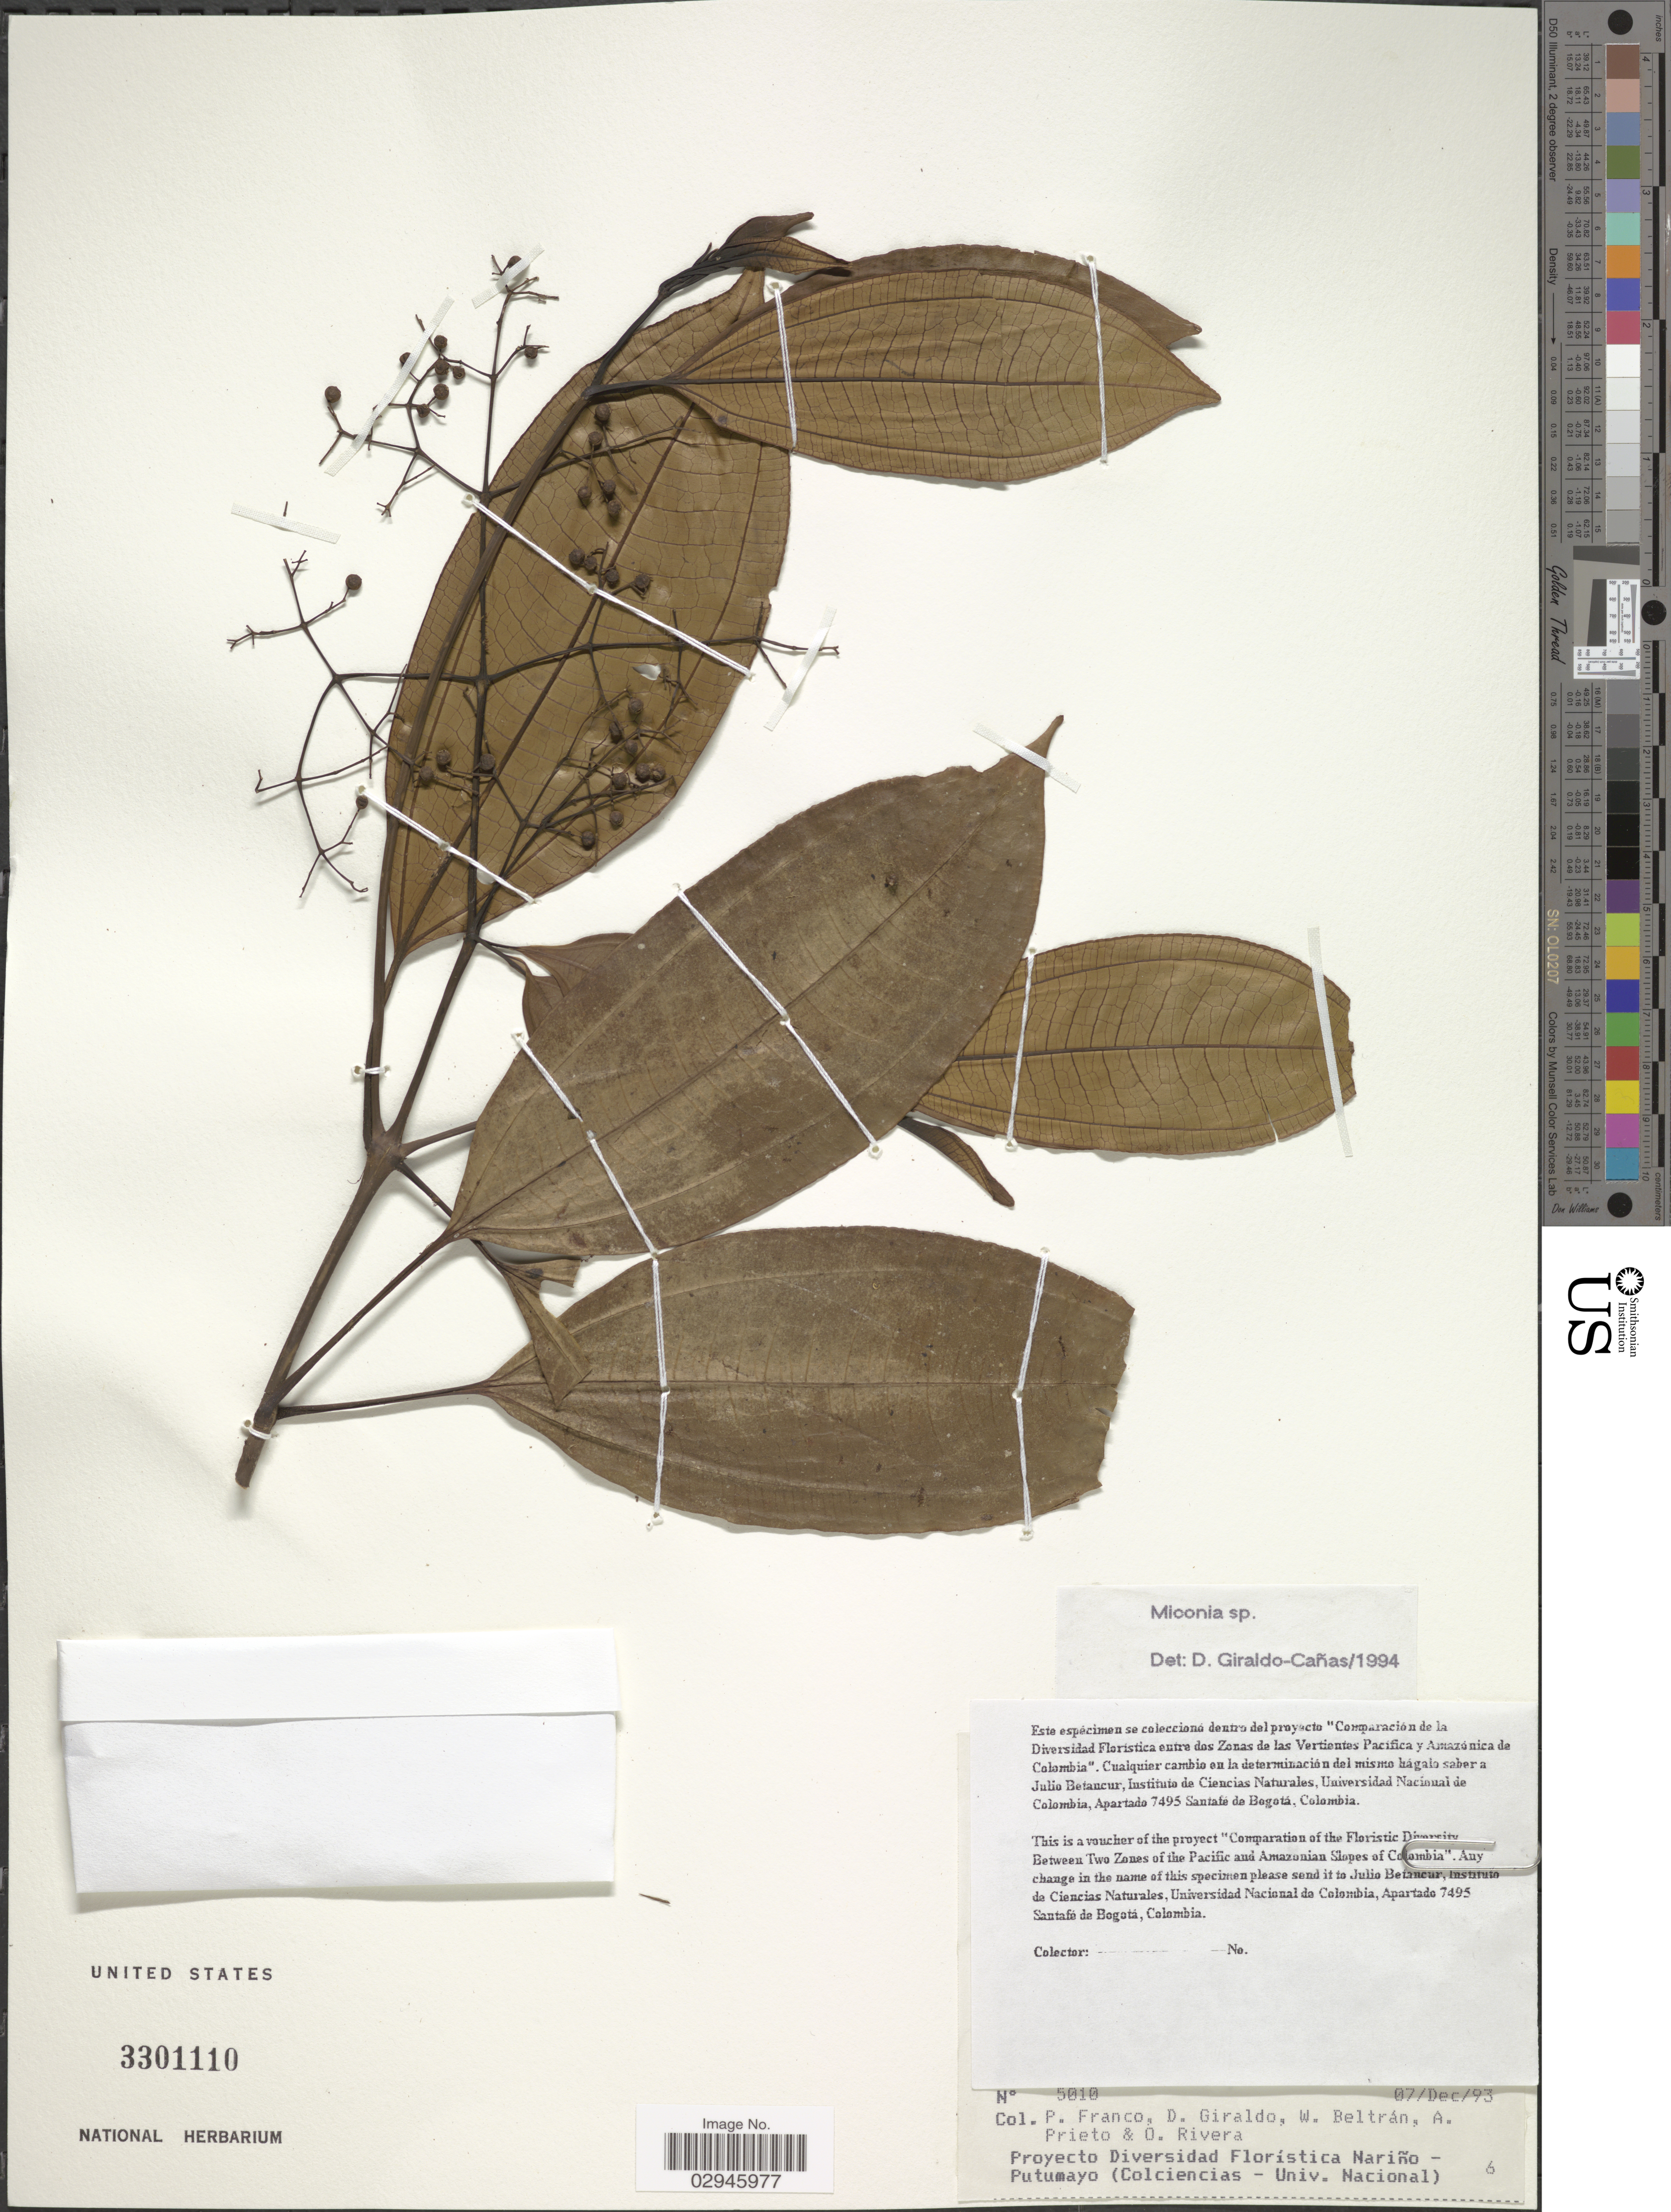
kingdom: Plantae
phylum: Tracheophyta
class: Magnoliopsida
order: Myrtales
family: Melastomataceae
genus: Miconia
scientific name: Miconia sp.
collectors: P. Franco, D. Giraldo, W. Beltran, A. Prieto & O. Rivera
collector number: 5010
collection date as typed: Transcribed d/m/y: 7/12/93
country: Colombia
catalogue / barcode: US 3301110